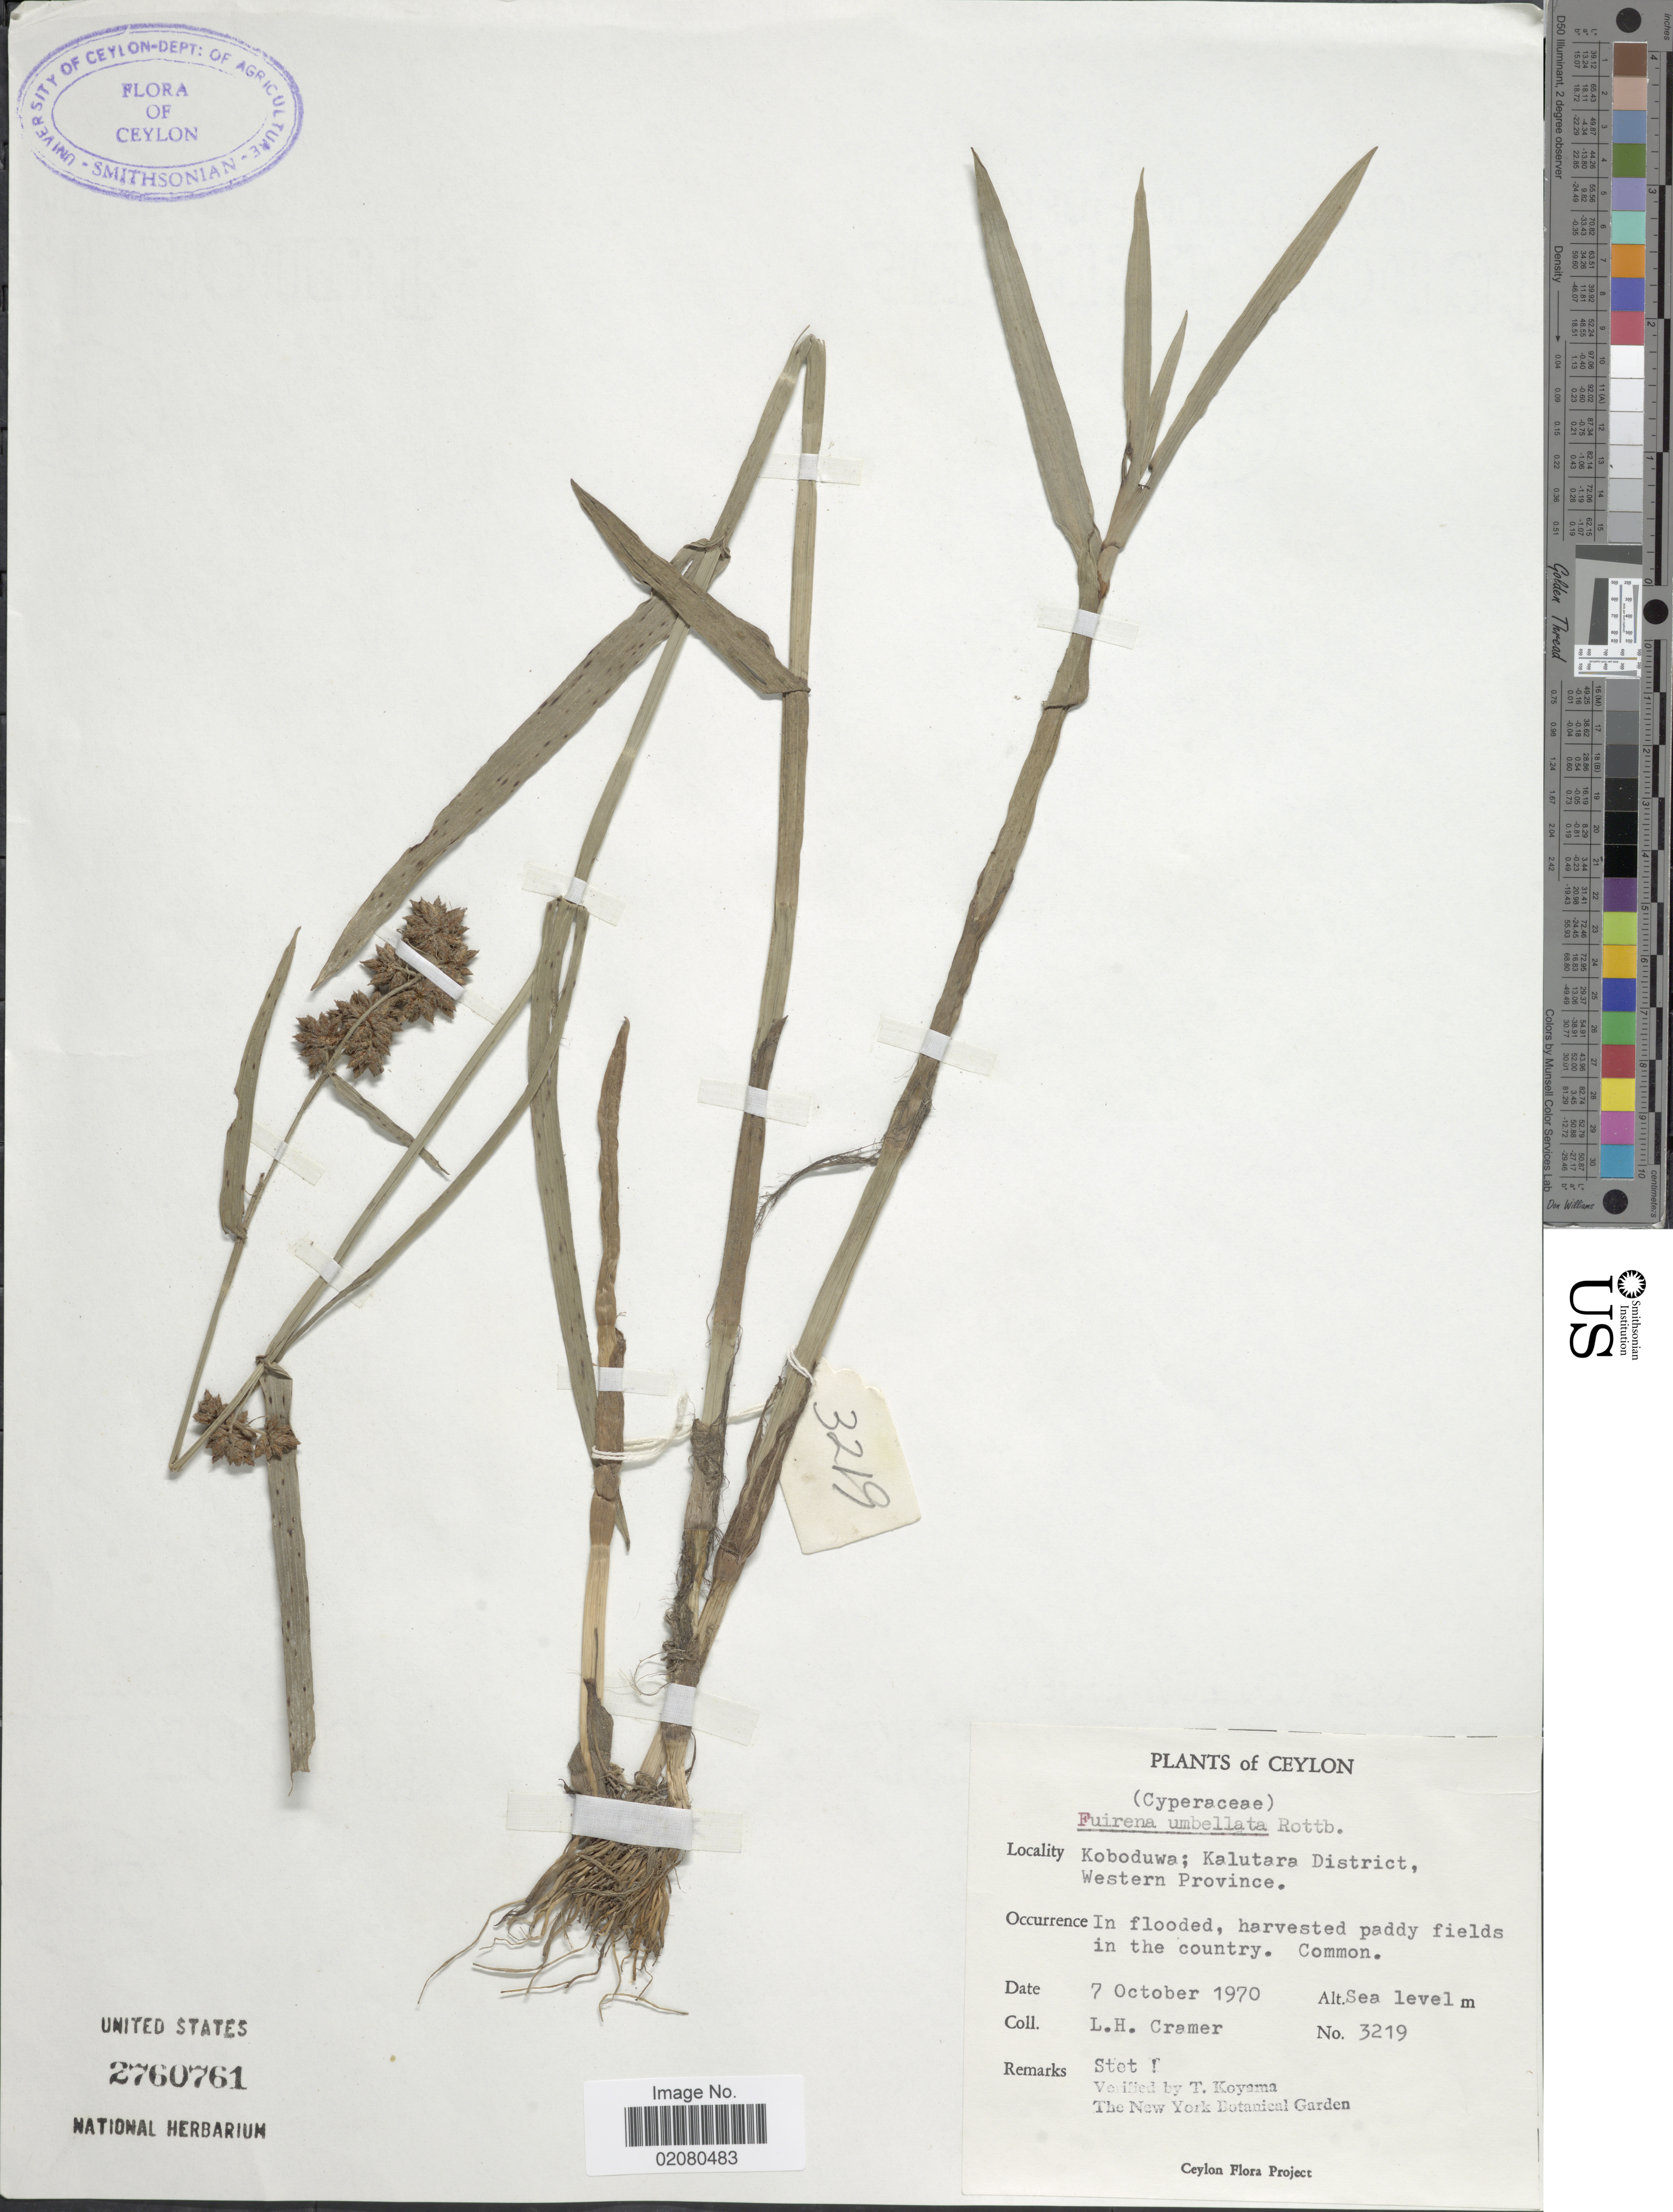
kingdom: Plantae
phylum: Tracheophyta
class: Liliopsida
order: Poales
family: Cyperaceae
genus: Fuirena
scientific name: Fuirena umbellata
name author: Rottb.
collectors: L. H. Cramer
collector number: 3219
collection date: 1970-10-07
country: Sri Lanka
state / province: Western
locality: Ceylon, Koboduwa; Kalutara District, harvested paddy fields in the country.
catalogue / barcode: US 2760761